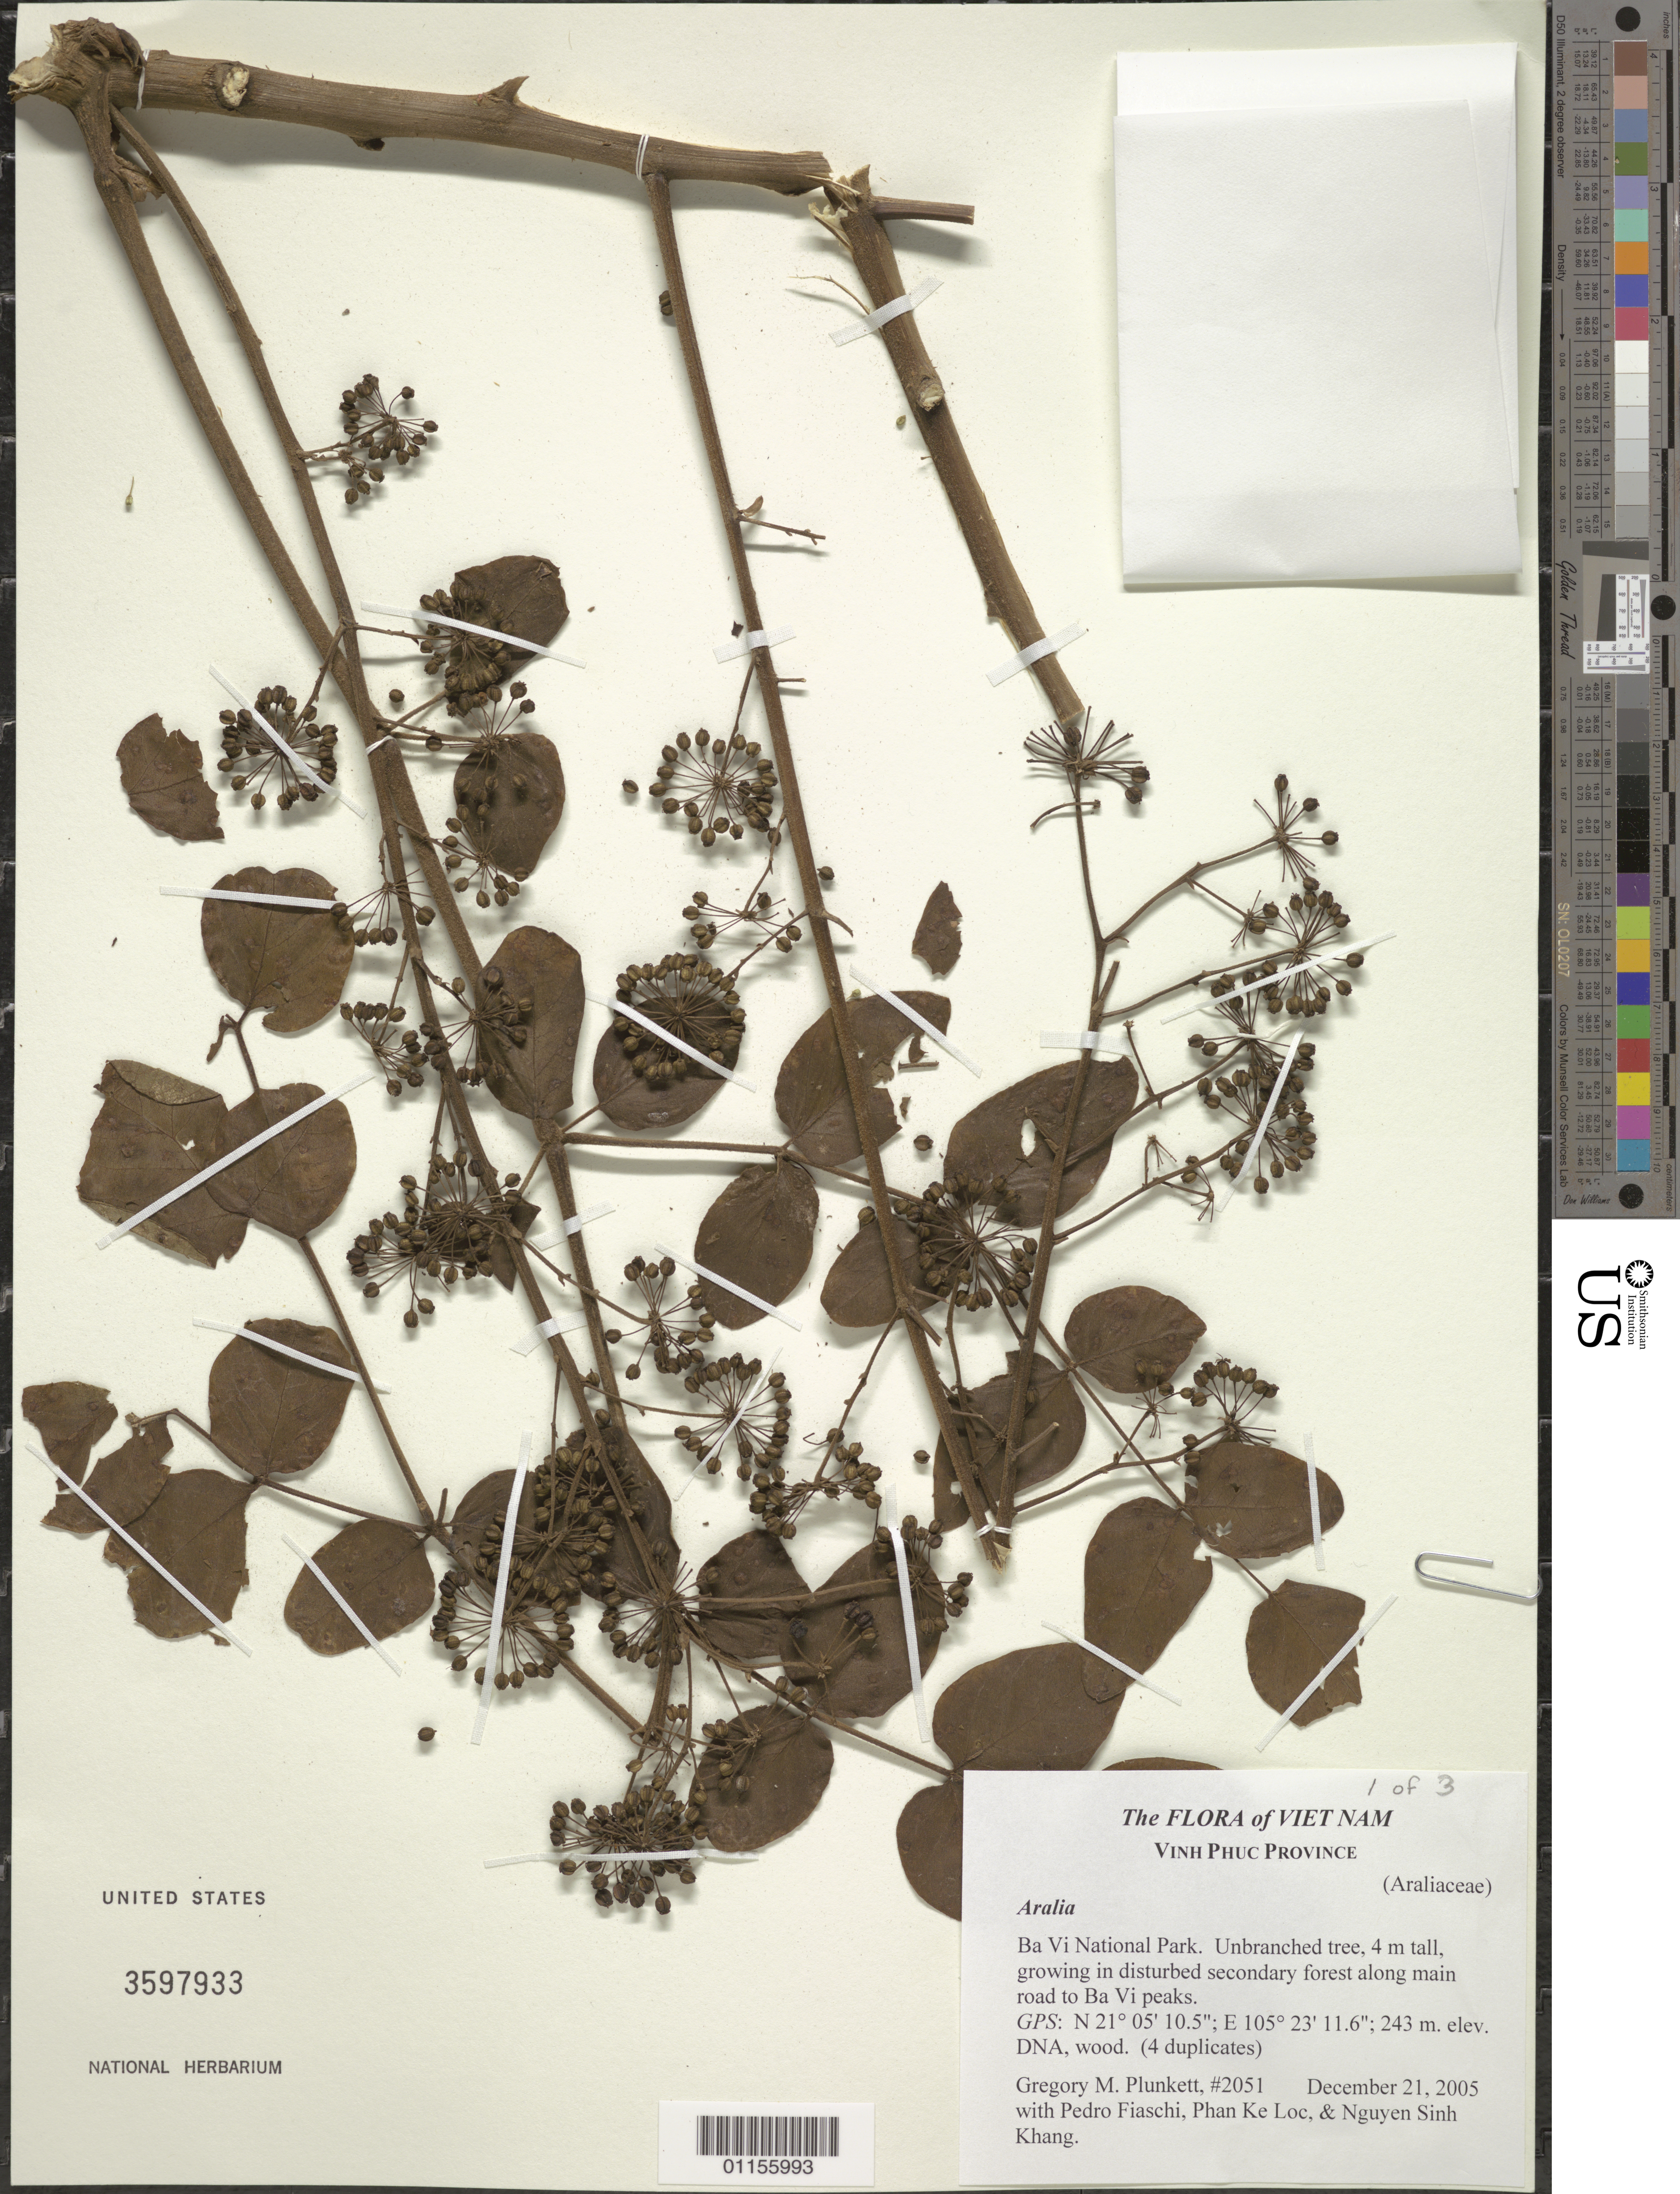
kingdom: Plantae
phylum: Tracheophyta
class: Magnoliopsida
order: Apiales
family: Araliaceae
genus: Aralia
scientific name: Aralia sp.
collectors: G. M. Plunkett, P. Fiaschi, P. K. Lôc & N. Khang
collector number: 2051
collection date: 2005-12-21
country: Vietnam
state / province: Vinh Phuc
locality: Ba Vi National Park. Along main road to Ba Vi peaks.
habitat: Unbranched tree, growing in disturbed secondary forest along main road.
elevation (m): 243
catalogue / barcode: US 3597933